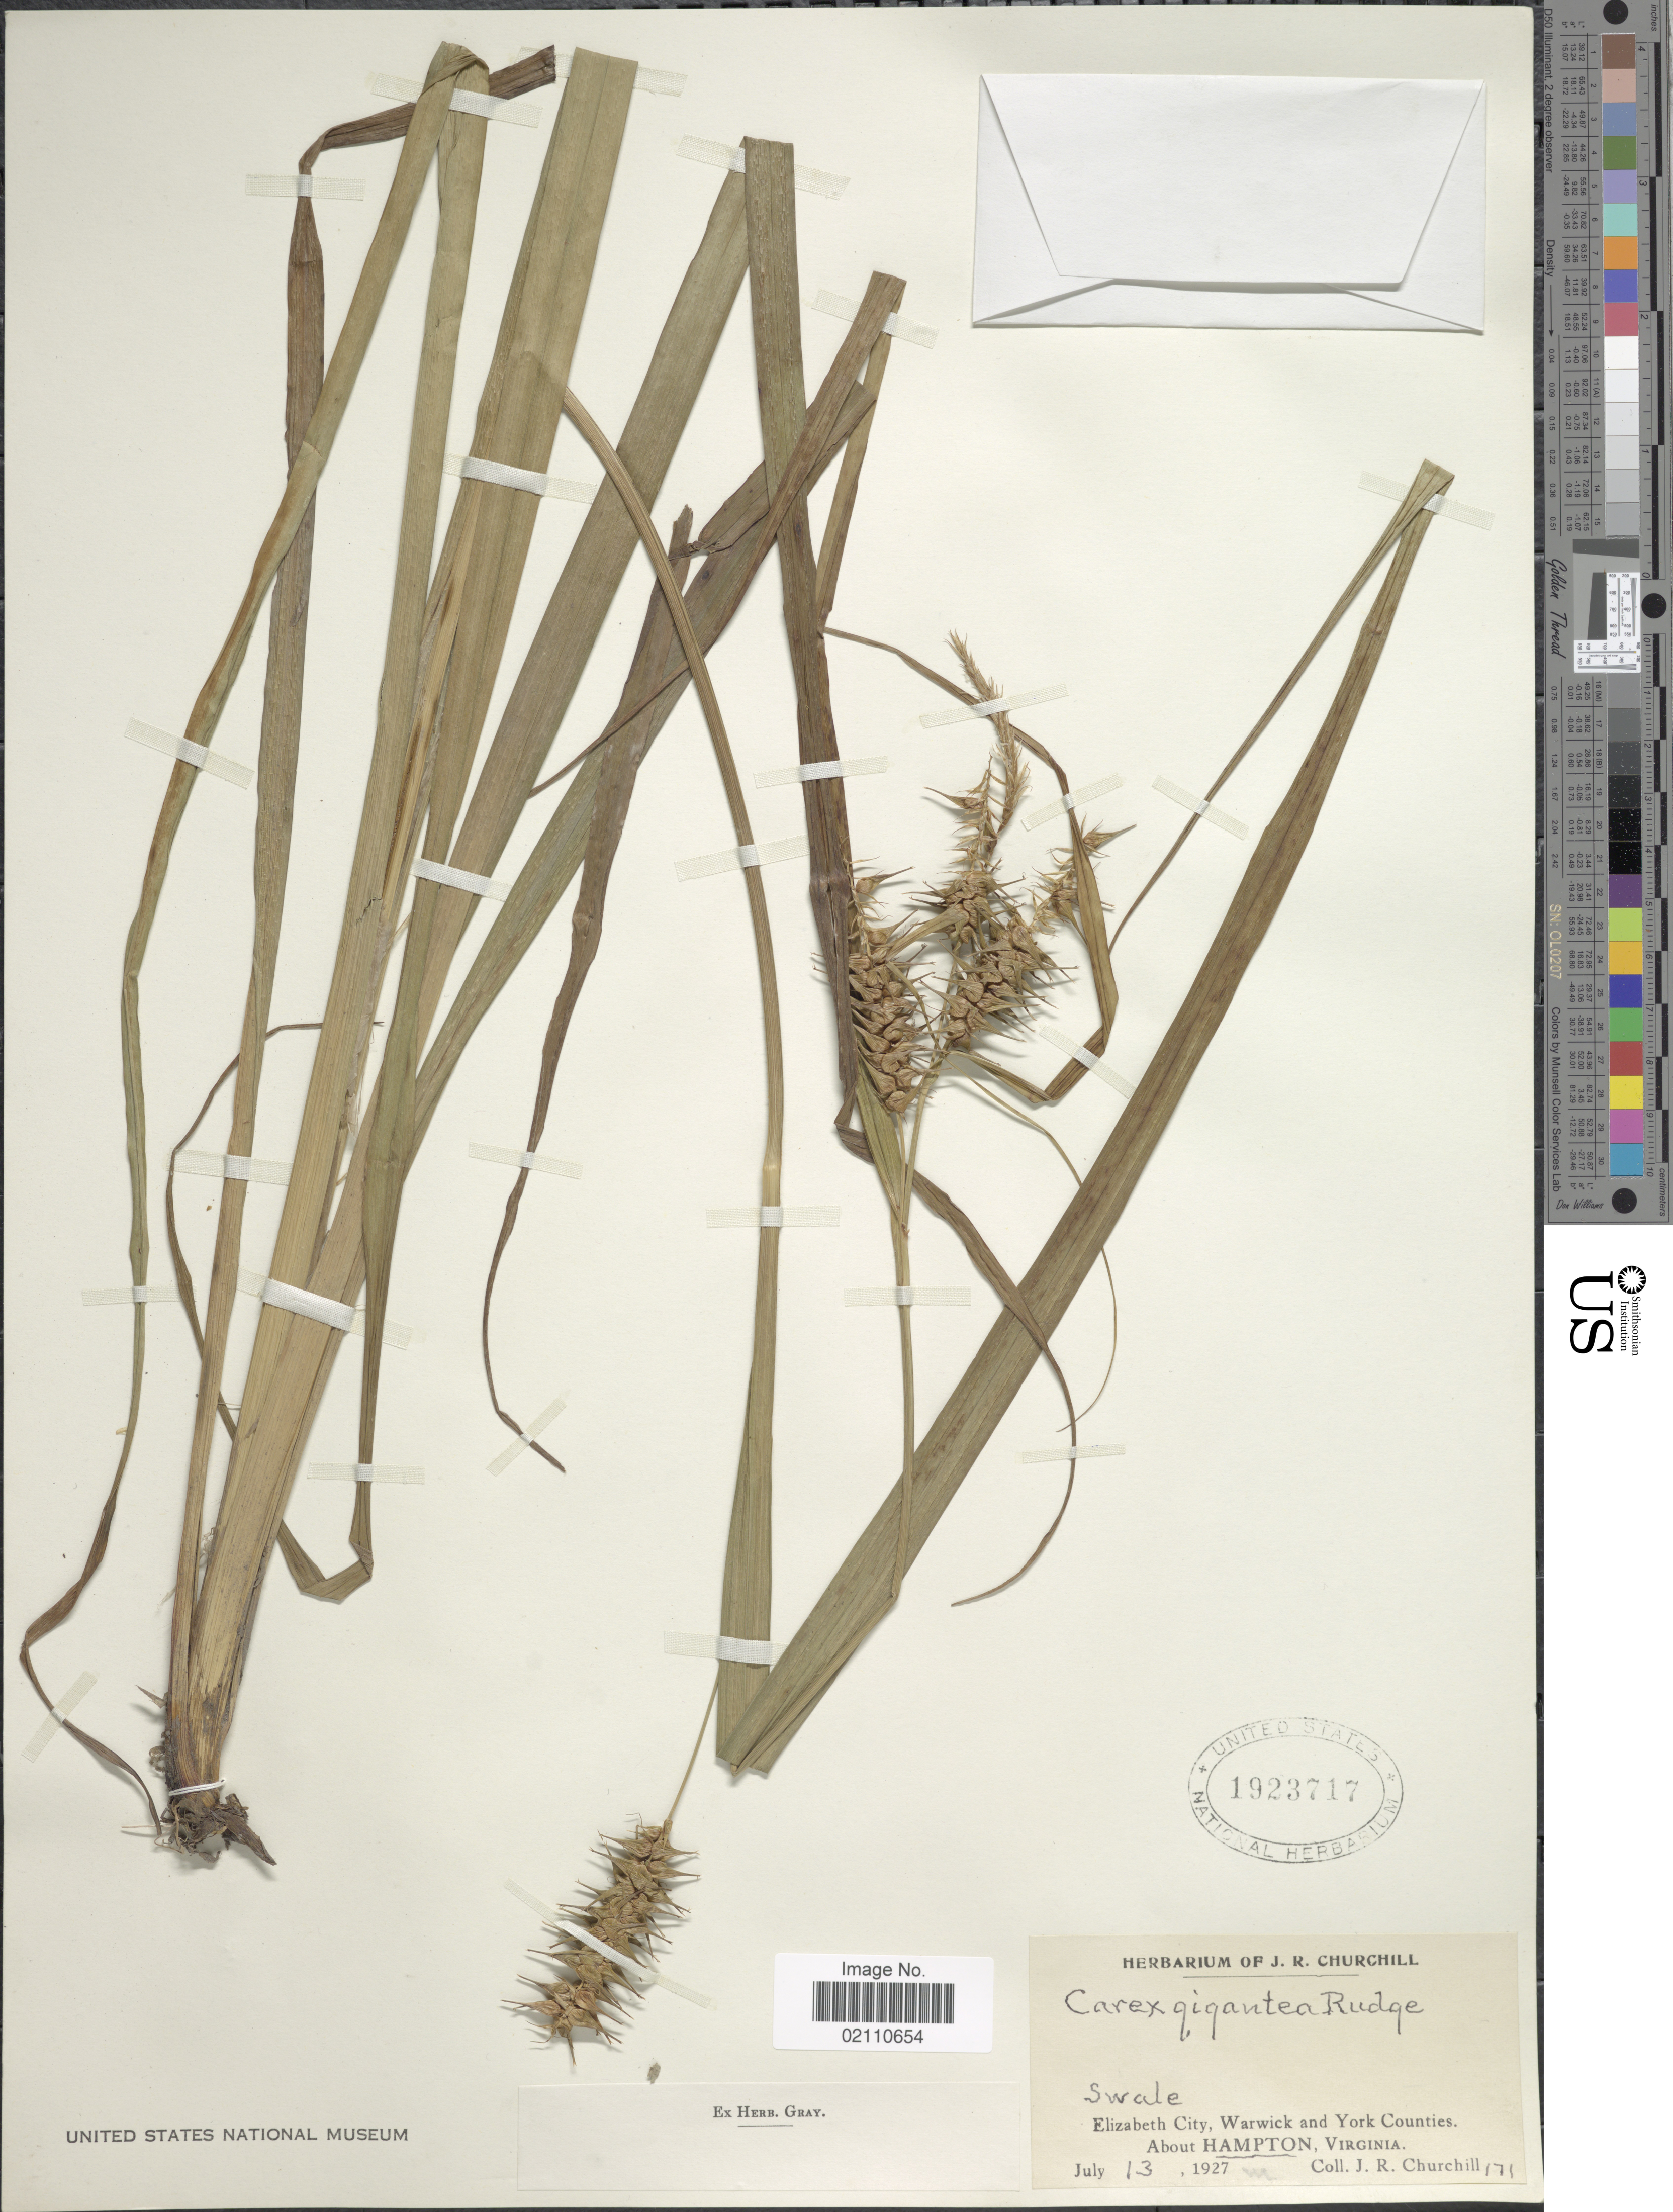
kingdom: Plantae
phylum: Tracheophyta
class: Liliopsida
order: Poales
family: Cyperaceae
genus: Carex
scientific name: Carex gigantea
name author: Rudge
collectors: J. Churchill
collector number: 171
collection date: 1927-07-13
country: United States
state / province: Virginia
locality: Elizabeth City, Warwick and York Counties. About Hampton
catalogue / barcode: US 1923717